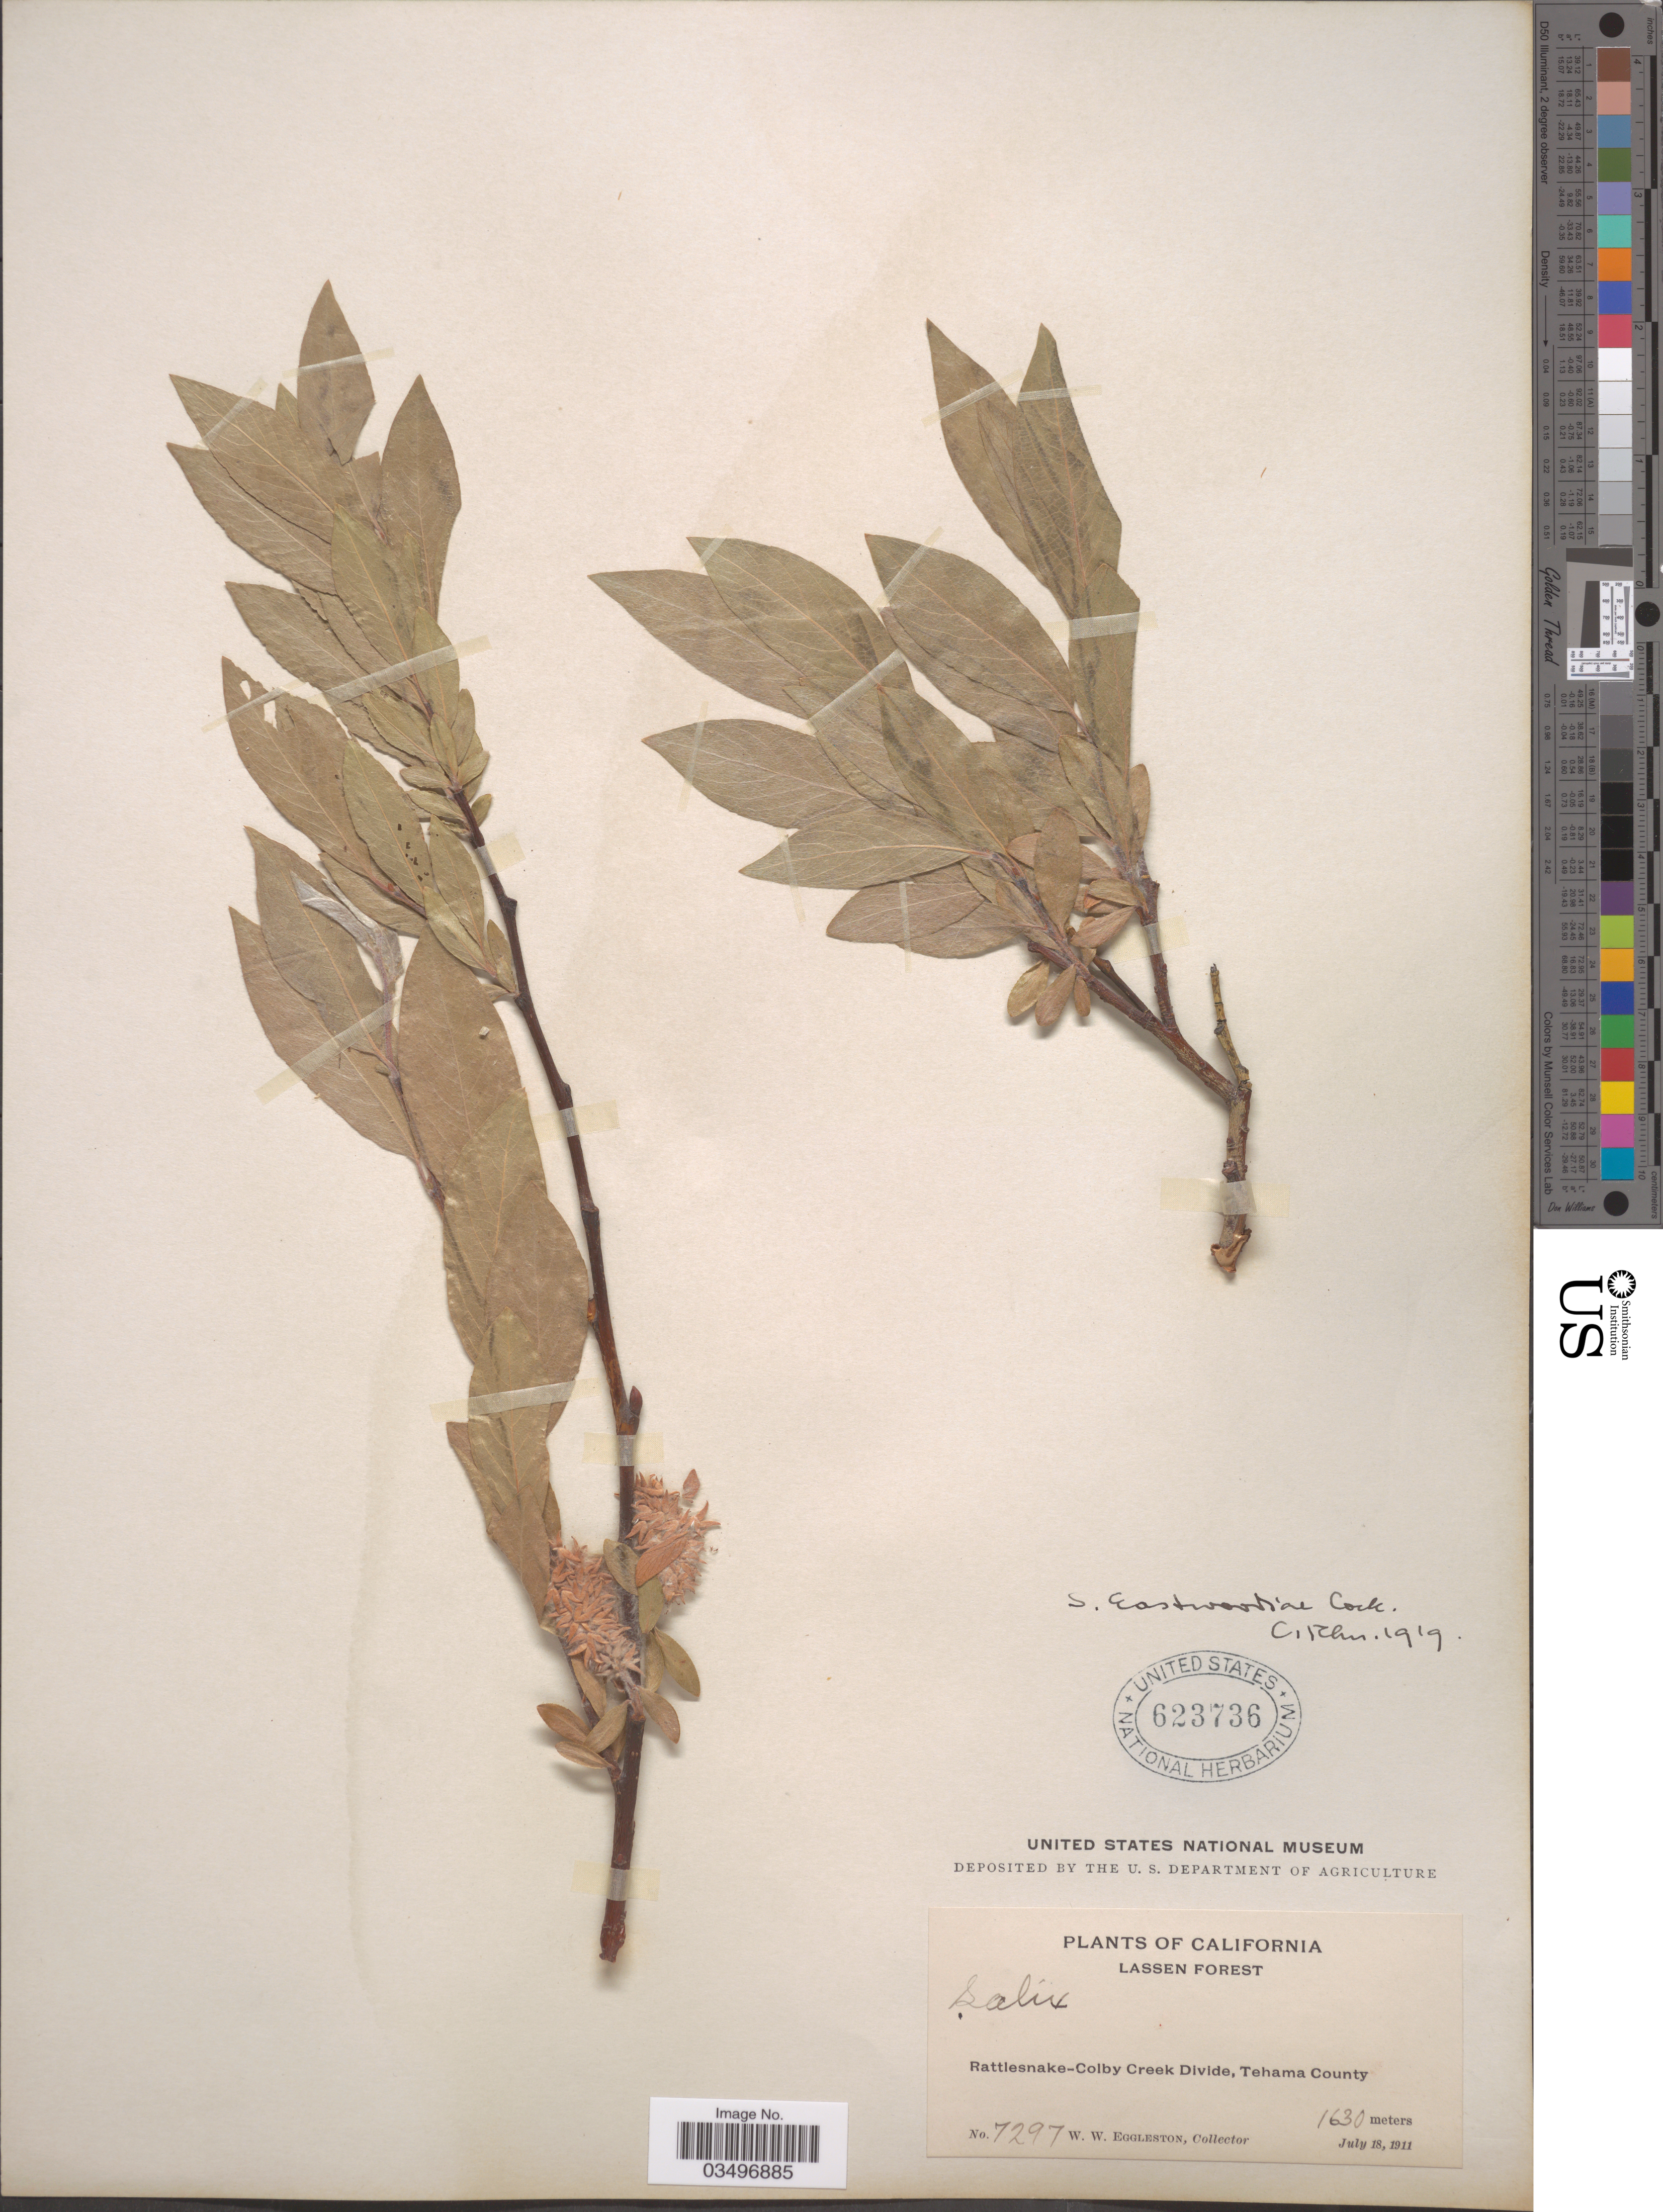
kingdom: Plantae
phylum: Tracheophyta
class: Magnoliopsida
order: Malpighiales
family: Salicaceae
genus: Salix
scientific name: Salix eastwoodiae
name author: Cockerell ex A. Heller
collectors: W. W. Eggleston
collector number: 7297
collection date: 1911-07-18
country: United States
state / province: California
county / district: Tehama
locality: Lassen Forest. Rattlesnake-Colby Creek Divide, Tehama County.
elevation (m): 1630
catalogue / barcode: US 623736